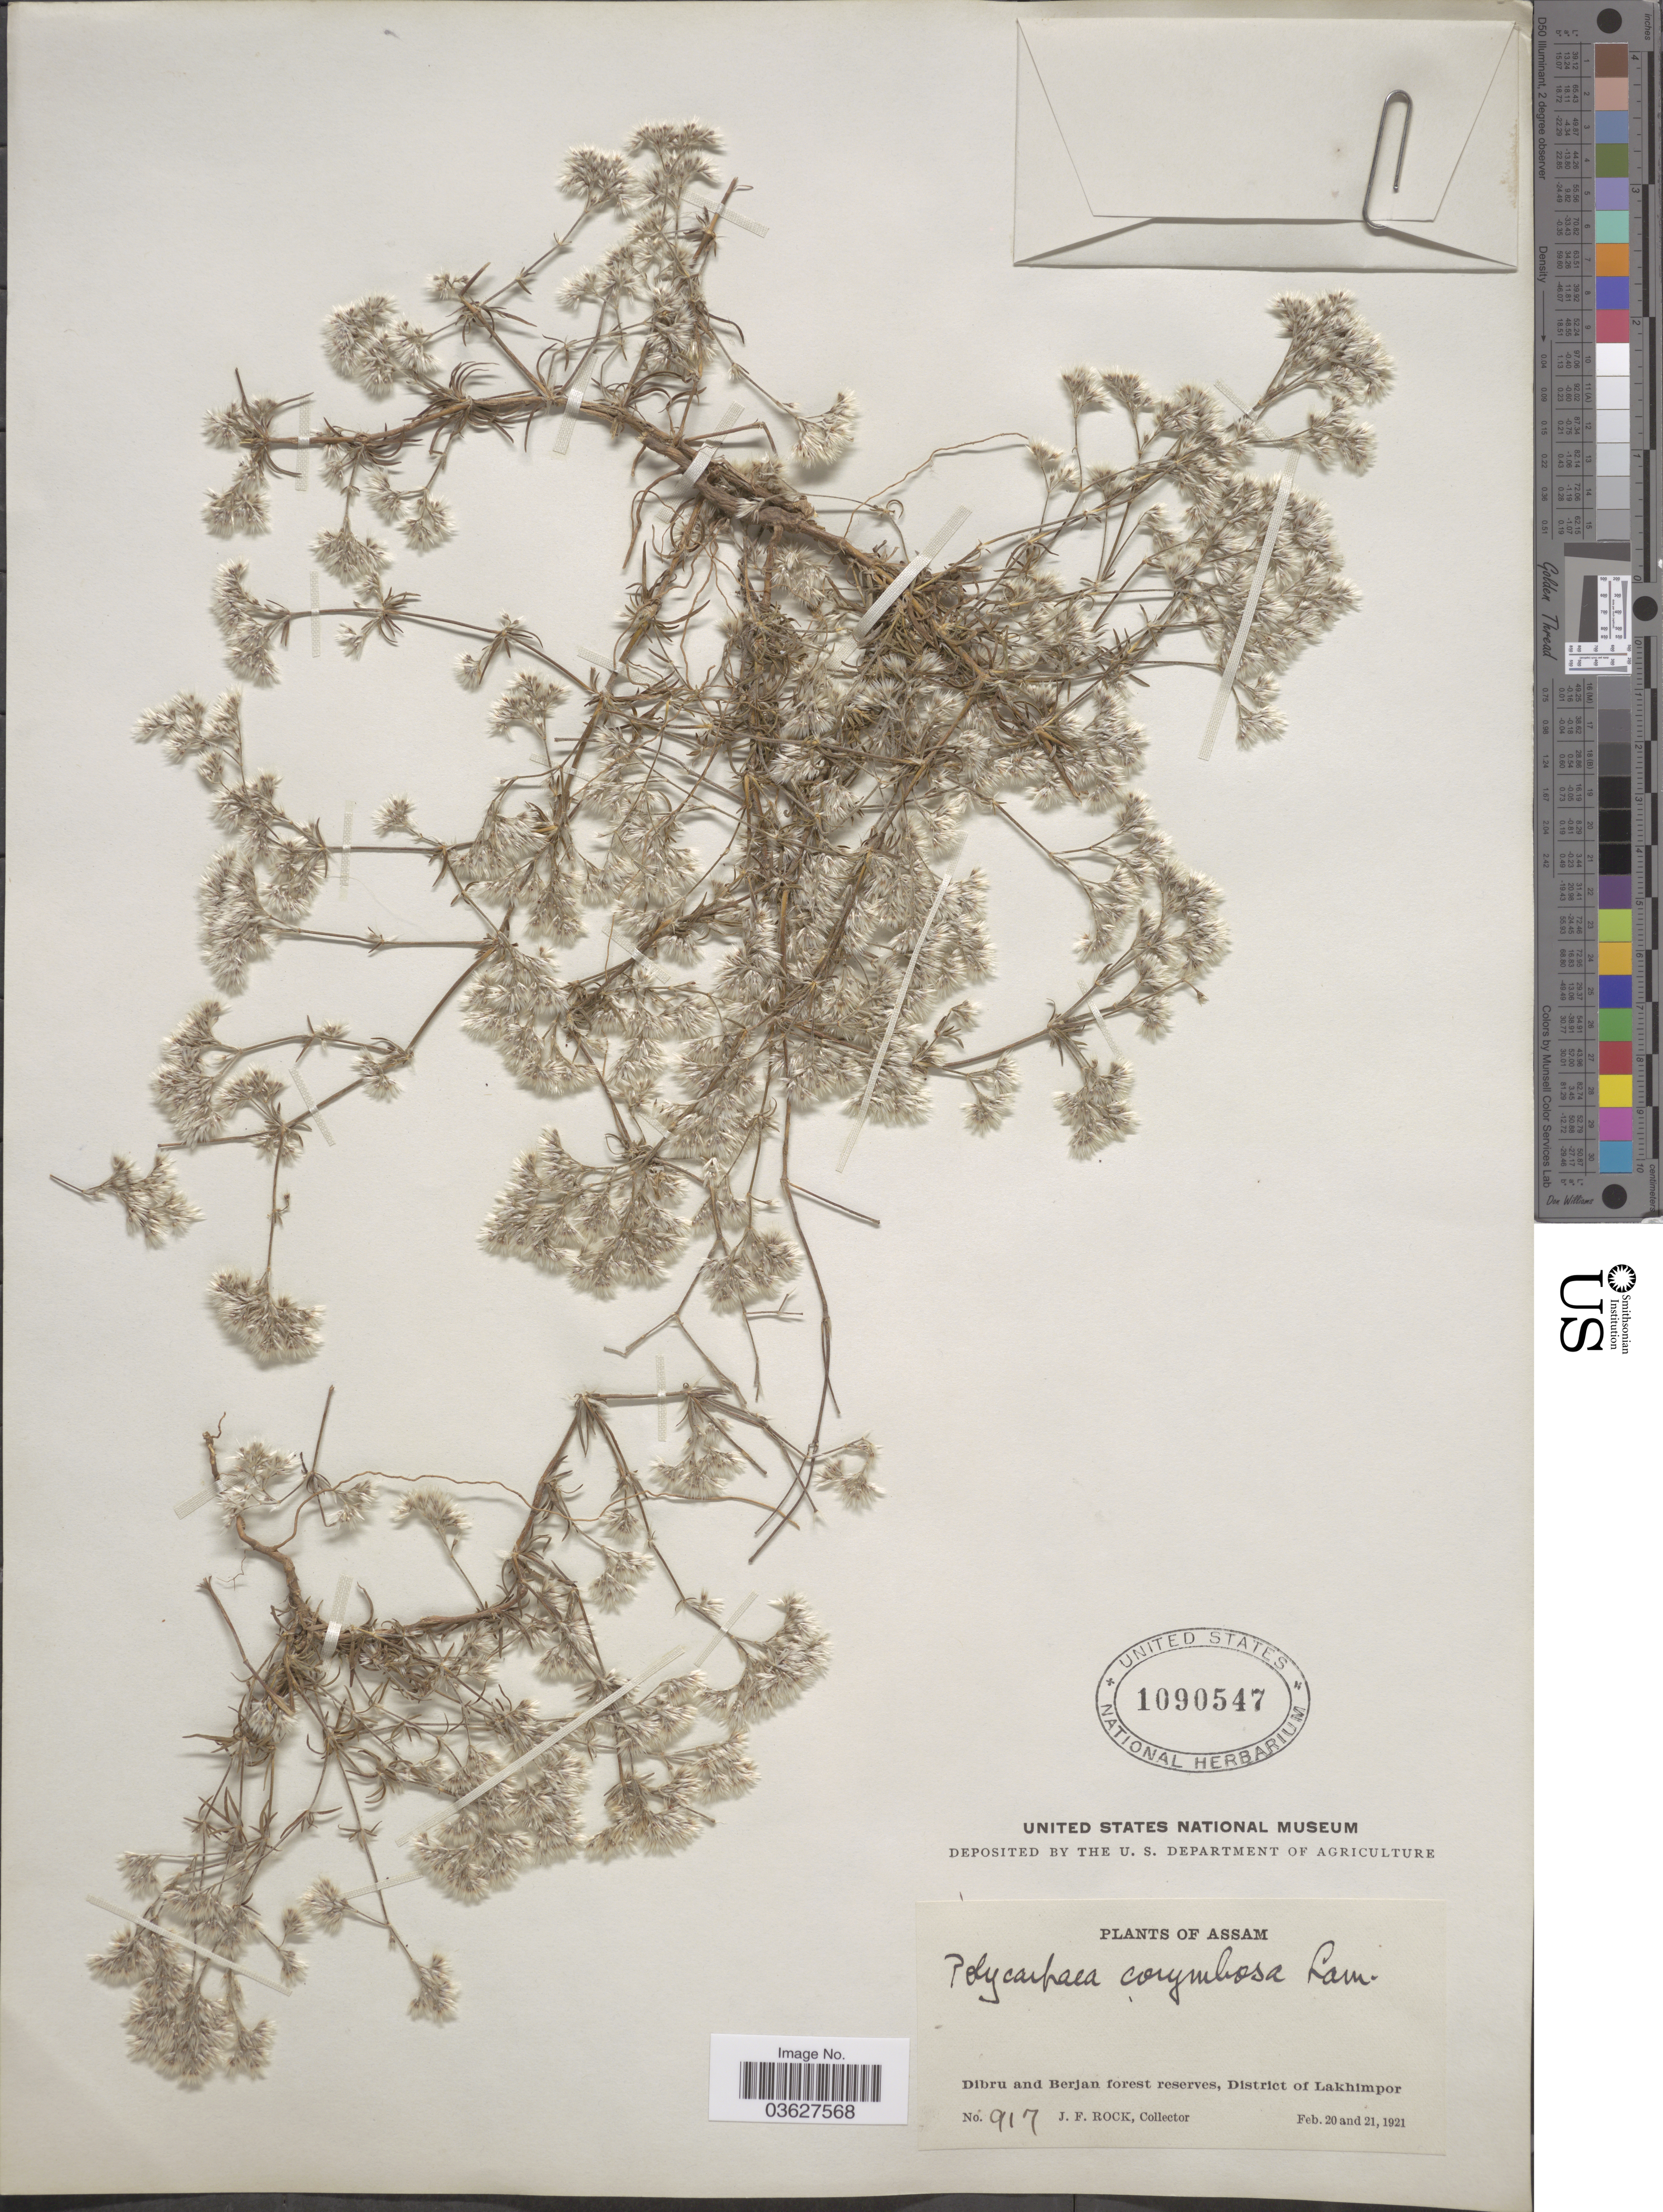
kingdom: Plantae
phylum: Tracheophyta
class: Magnoliopsida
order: Caryophyllales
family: Caryophyllaceae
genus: Polycarpaea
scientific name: Polycarpaea corymbosa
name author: (L.) Lam.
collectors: J. Rock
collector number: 917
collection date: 1921-02-20/1921-02-21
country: India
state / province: Assam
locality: Dibru and Berjan forest reserves, District of Lakhimpor.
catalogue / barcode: US 1090547